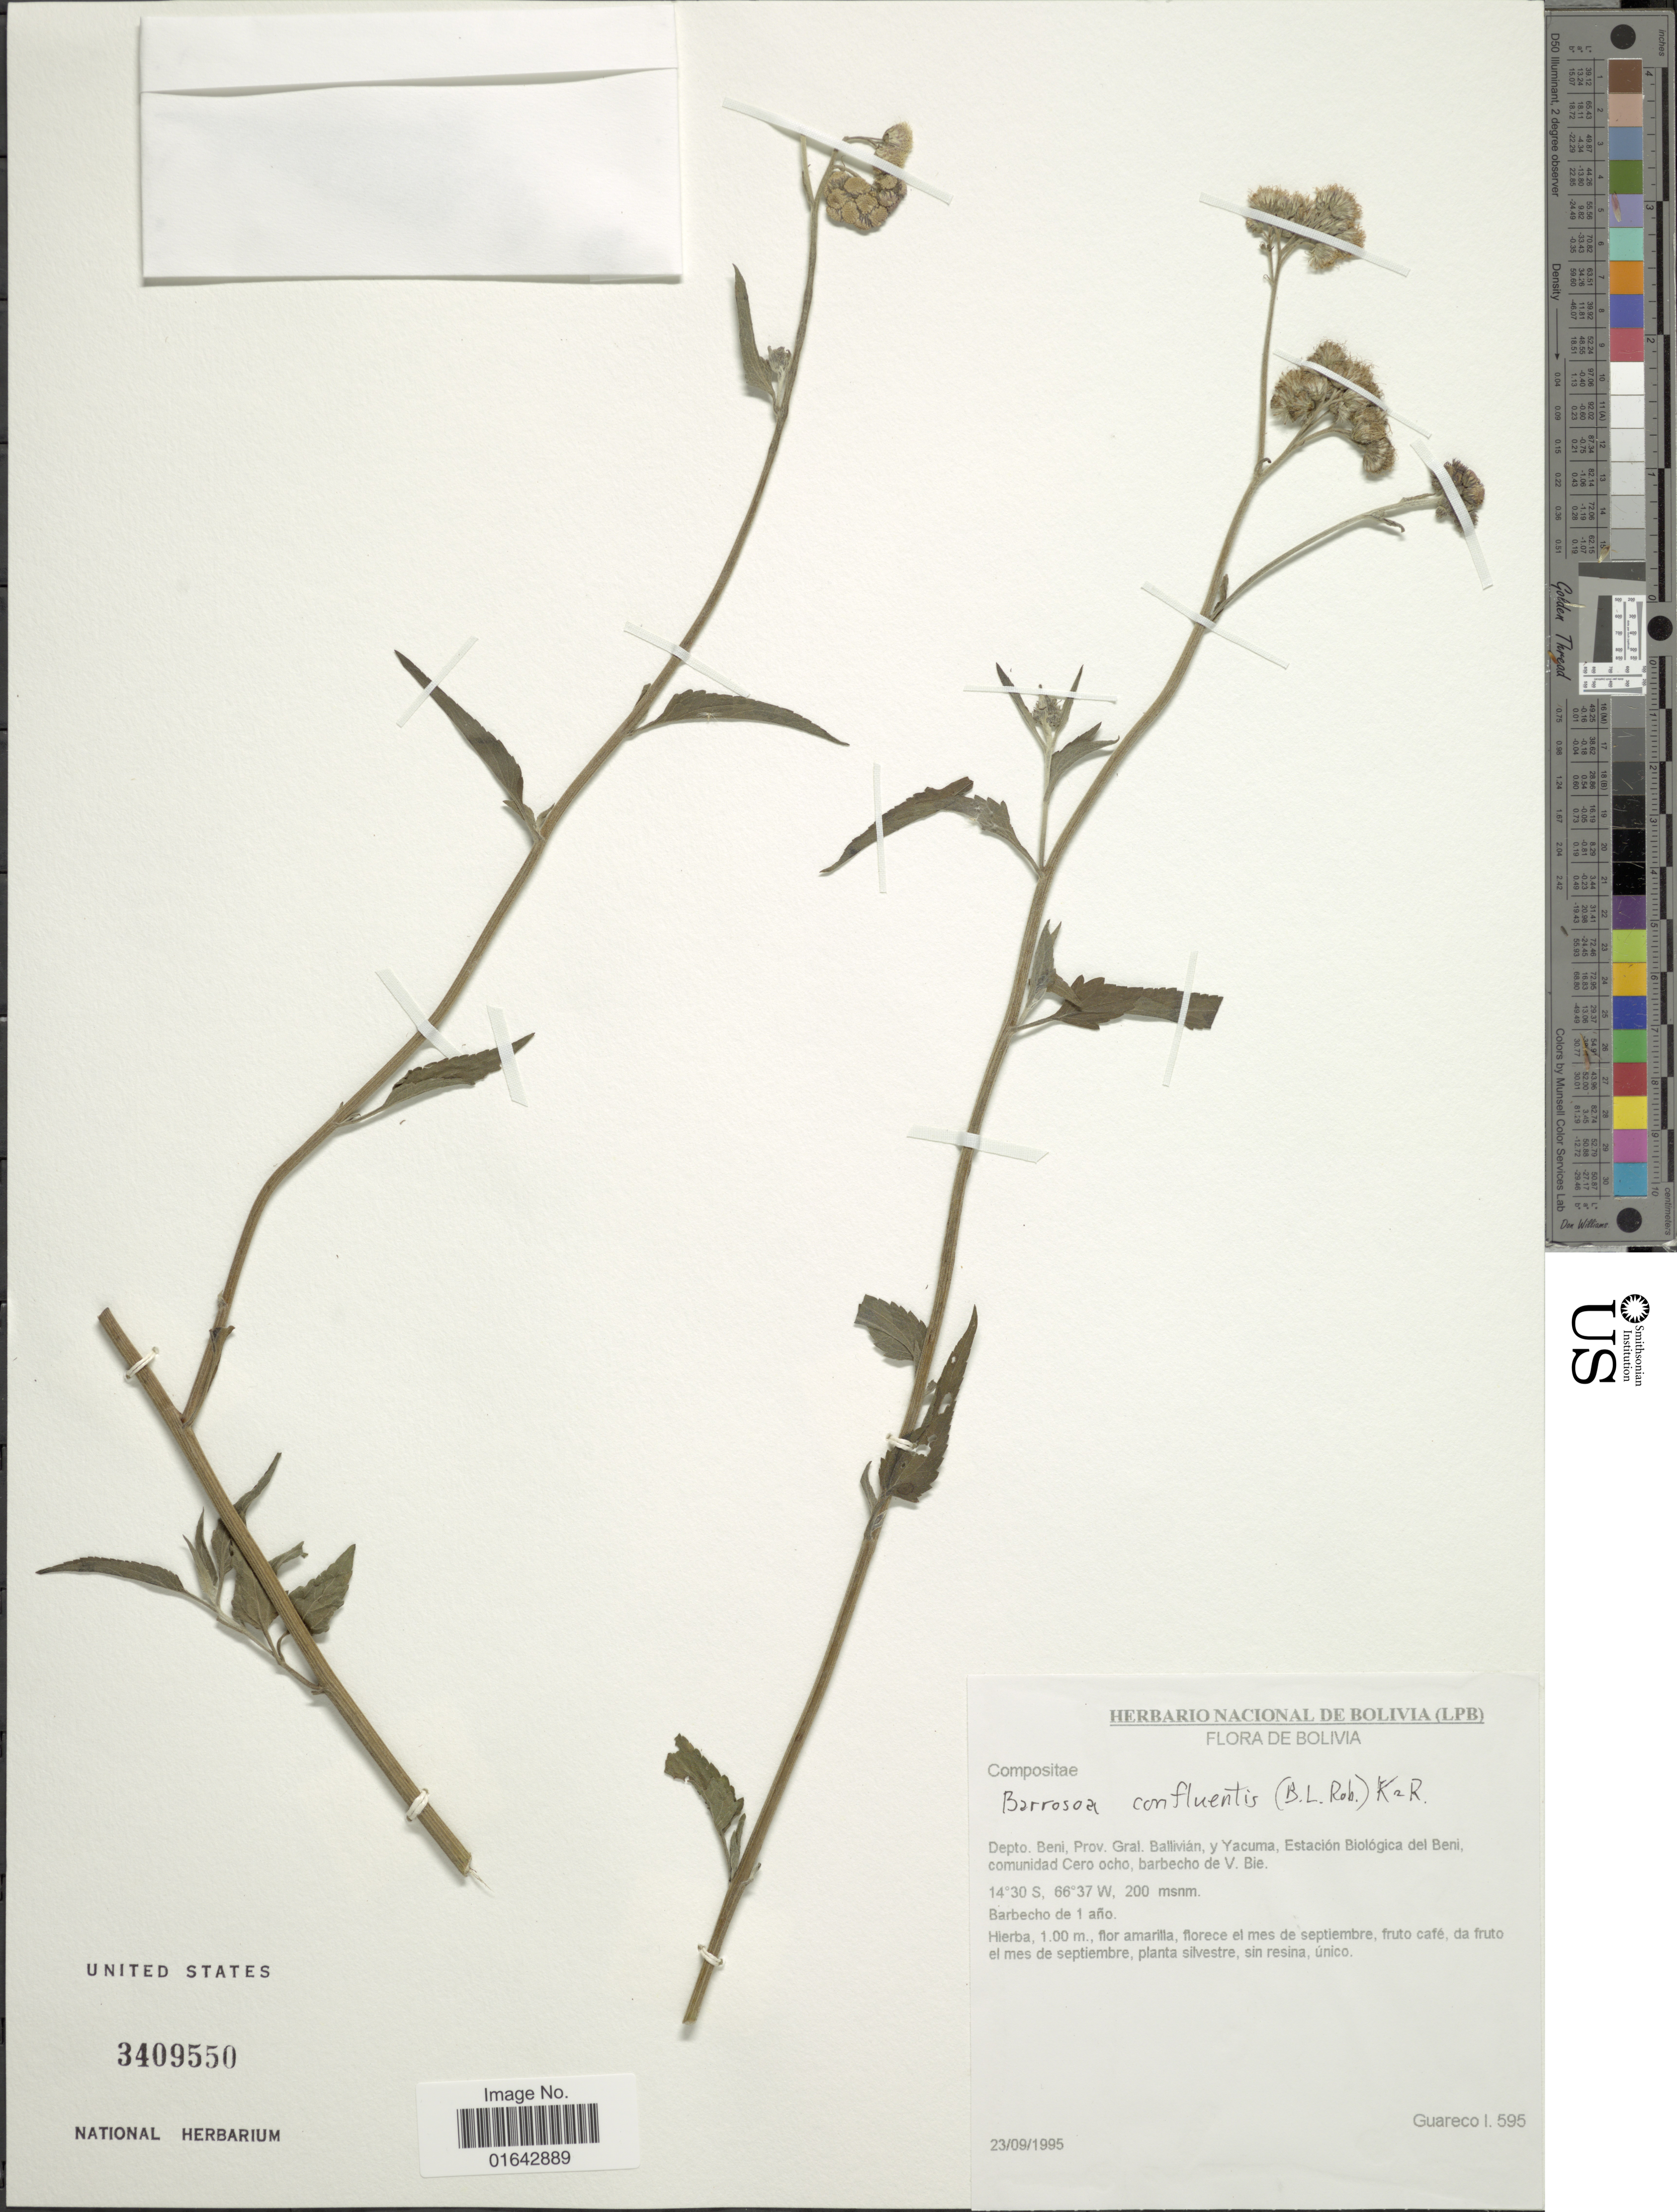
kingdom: Plantae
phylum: Tracheophyta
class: Magnoliopsida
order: Asterales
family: Asteraceae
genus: Barrosoa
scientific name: Barrosoa confluentis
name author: (B.L. Rob.) R.M. King & H. Rob.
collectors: I. Guareco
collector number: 595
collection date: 1995-09-23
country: Bolivia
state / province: Beni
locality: Depto. Beni, Prov. Gral. Balliviàn, y Yacuma, Estación Biológica del Beni, comunidad Cero ocho, barbecho de V. Bie.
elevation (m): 200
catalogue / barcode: US 3409550